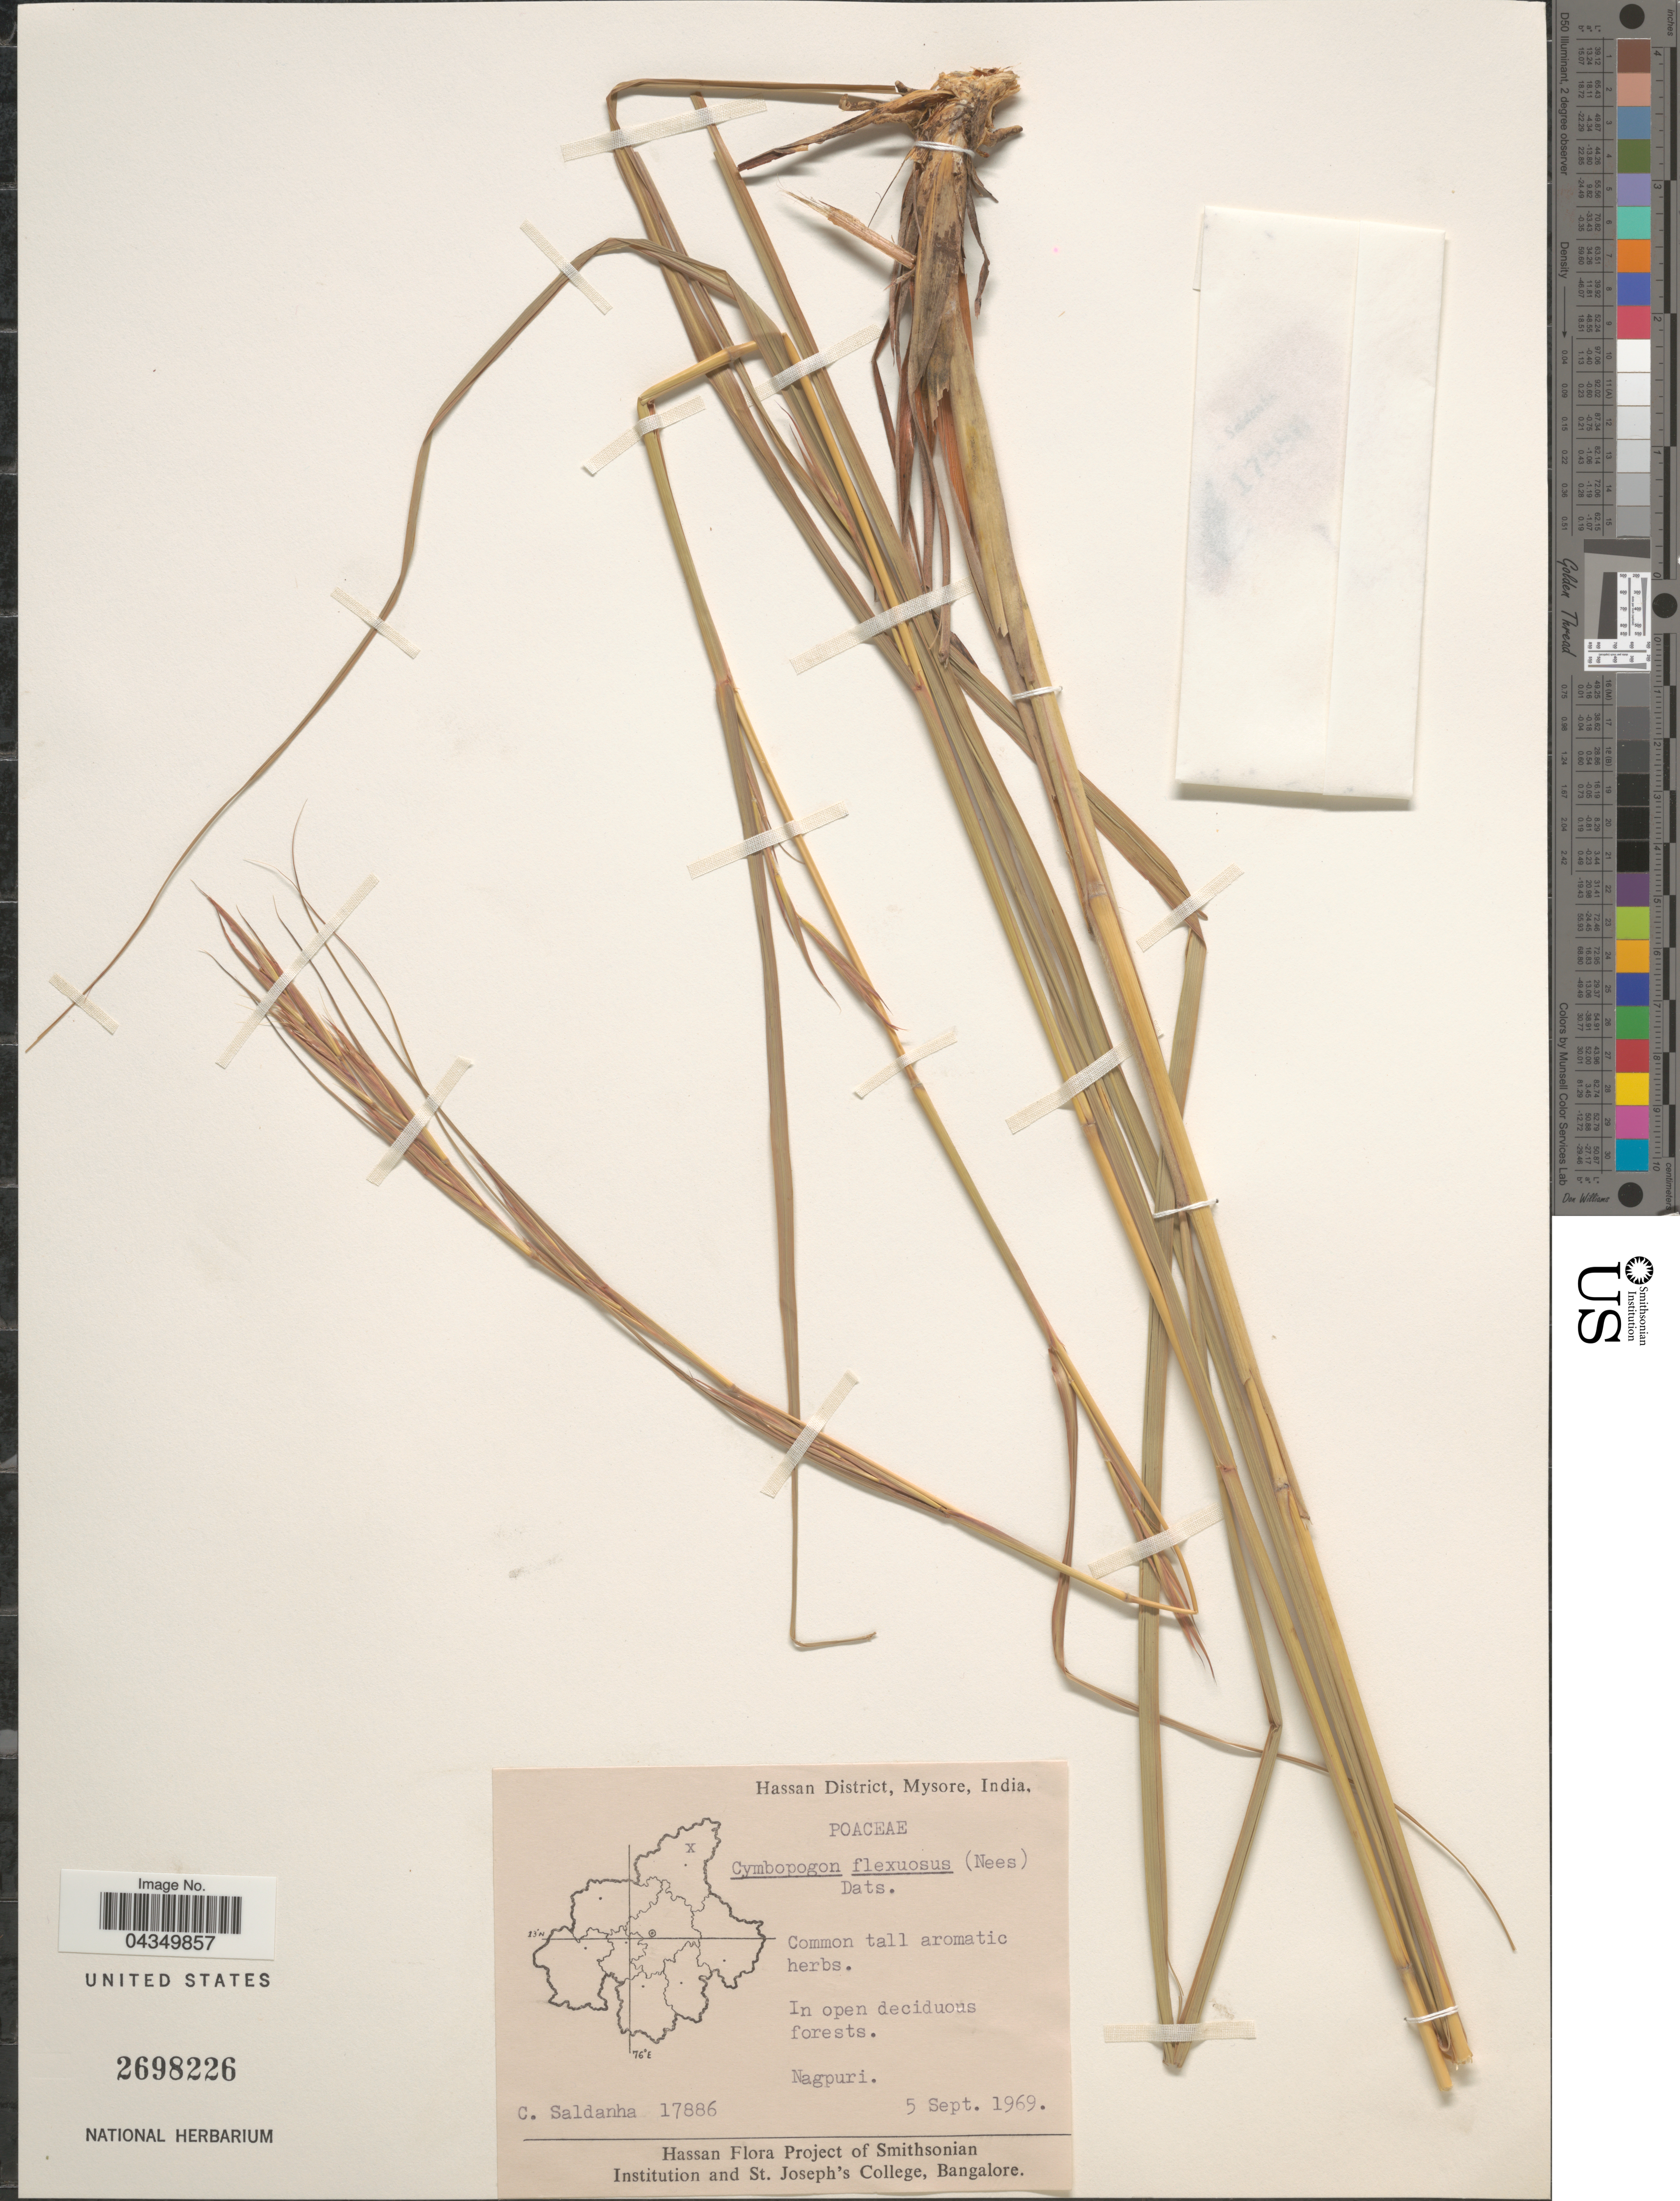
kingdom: Plantae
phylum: Tracheophyta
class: Liliopsida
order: Poales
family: Poaceae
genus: Cymbopogon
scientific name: Cymbopogon flexuosus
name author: (Nees ex Steud.) Will. Watson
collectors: C. Saldanha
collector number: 17886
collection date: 1969-09-05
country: India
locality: Hassan District, Mysore. Nagpuri.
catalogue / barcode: US 2698226